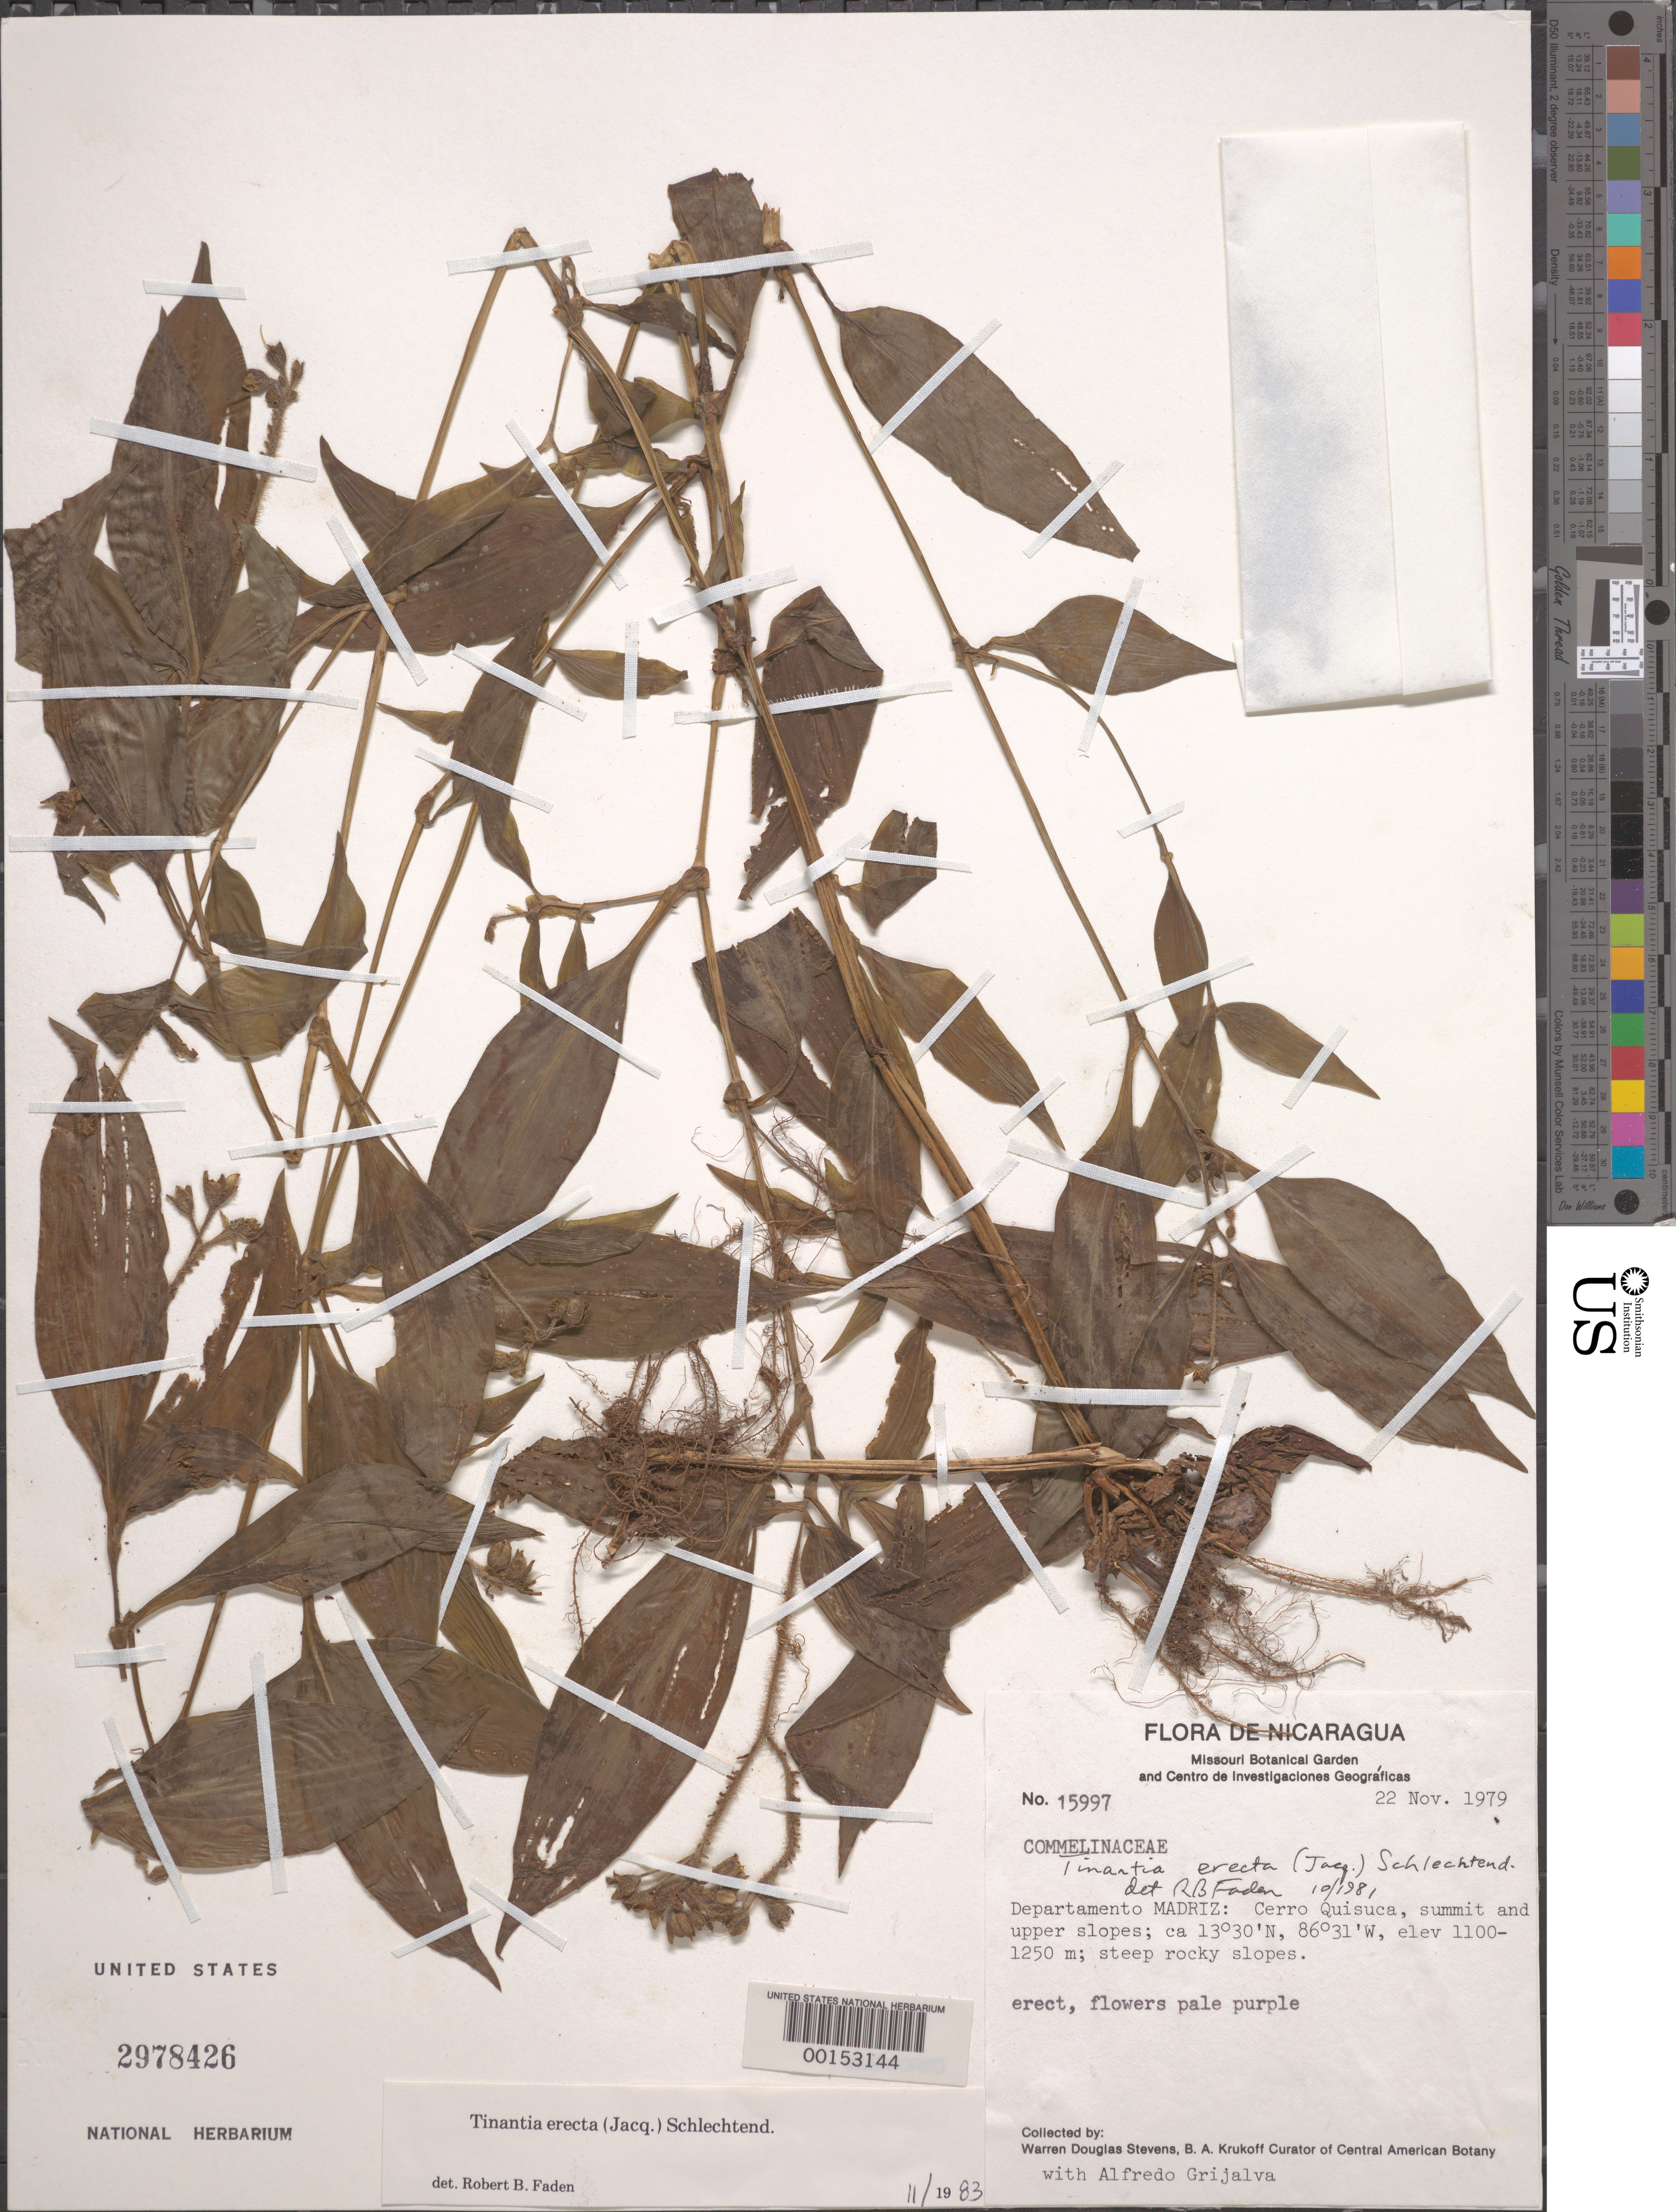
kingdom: Plantae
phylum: Tracheophyta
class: Liliopsida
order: Commelinales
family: Commelinaceae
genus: Tinantia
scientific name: Tinantia erecta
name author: (Jacq.) Fenzl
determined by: Faden, Robert B., (US), Smithsonian Institution - National Museum of Natural History (UNITED STATES)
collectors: W. D. Stevens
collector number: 15997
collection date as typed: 22 Nov 1979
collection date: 1979-11-22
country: Nicaragua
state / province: Madriz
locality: Cerro quisuca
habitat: Steep, rocky slopes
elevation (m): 1250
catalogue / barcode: US 2978426